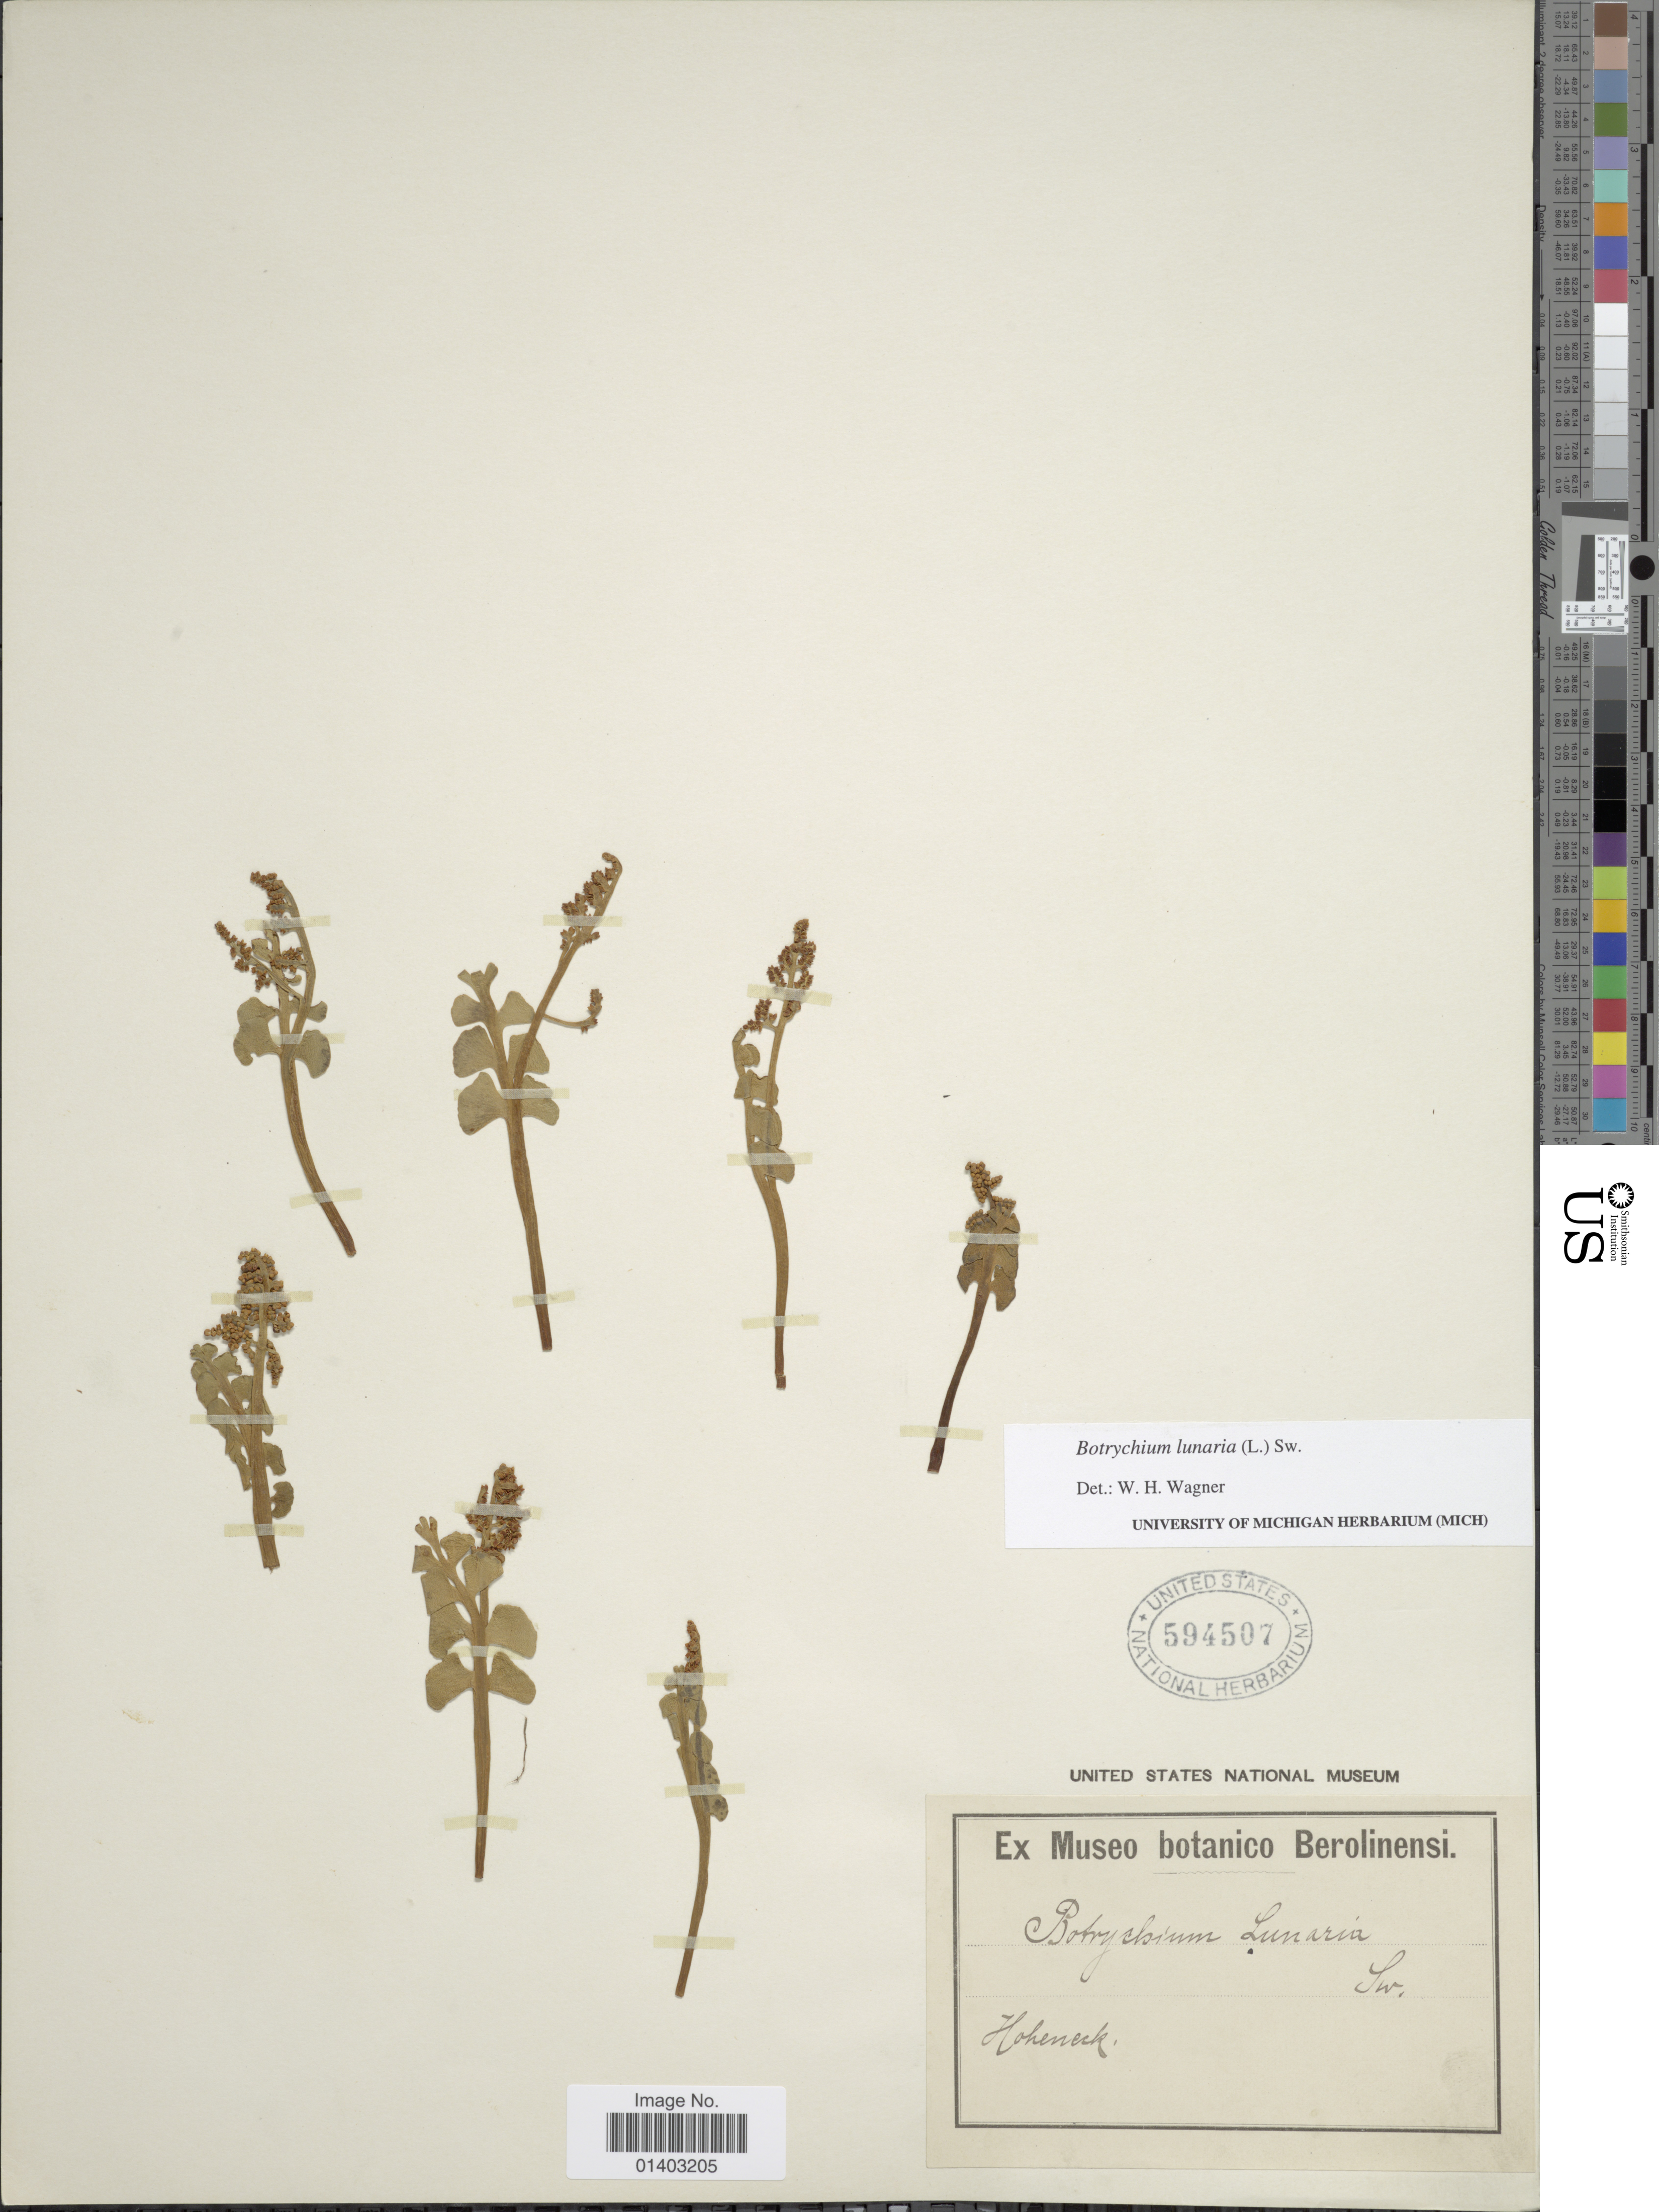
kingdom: Plantae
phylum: Tracheophyta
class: Polypodiopsida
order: Ophioglossales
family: Ophioglossaceae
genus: Botrychium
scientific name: Botrychium lunaria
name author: (L.) Sw.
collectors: Hohenacker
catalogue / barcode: US 594507